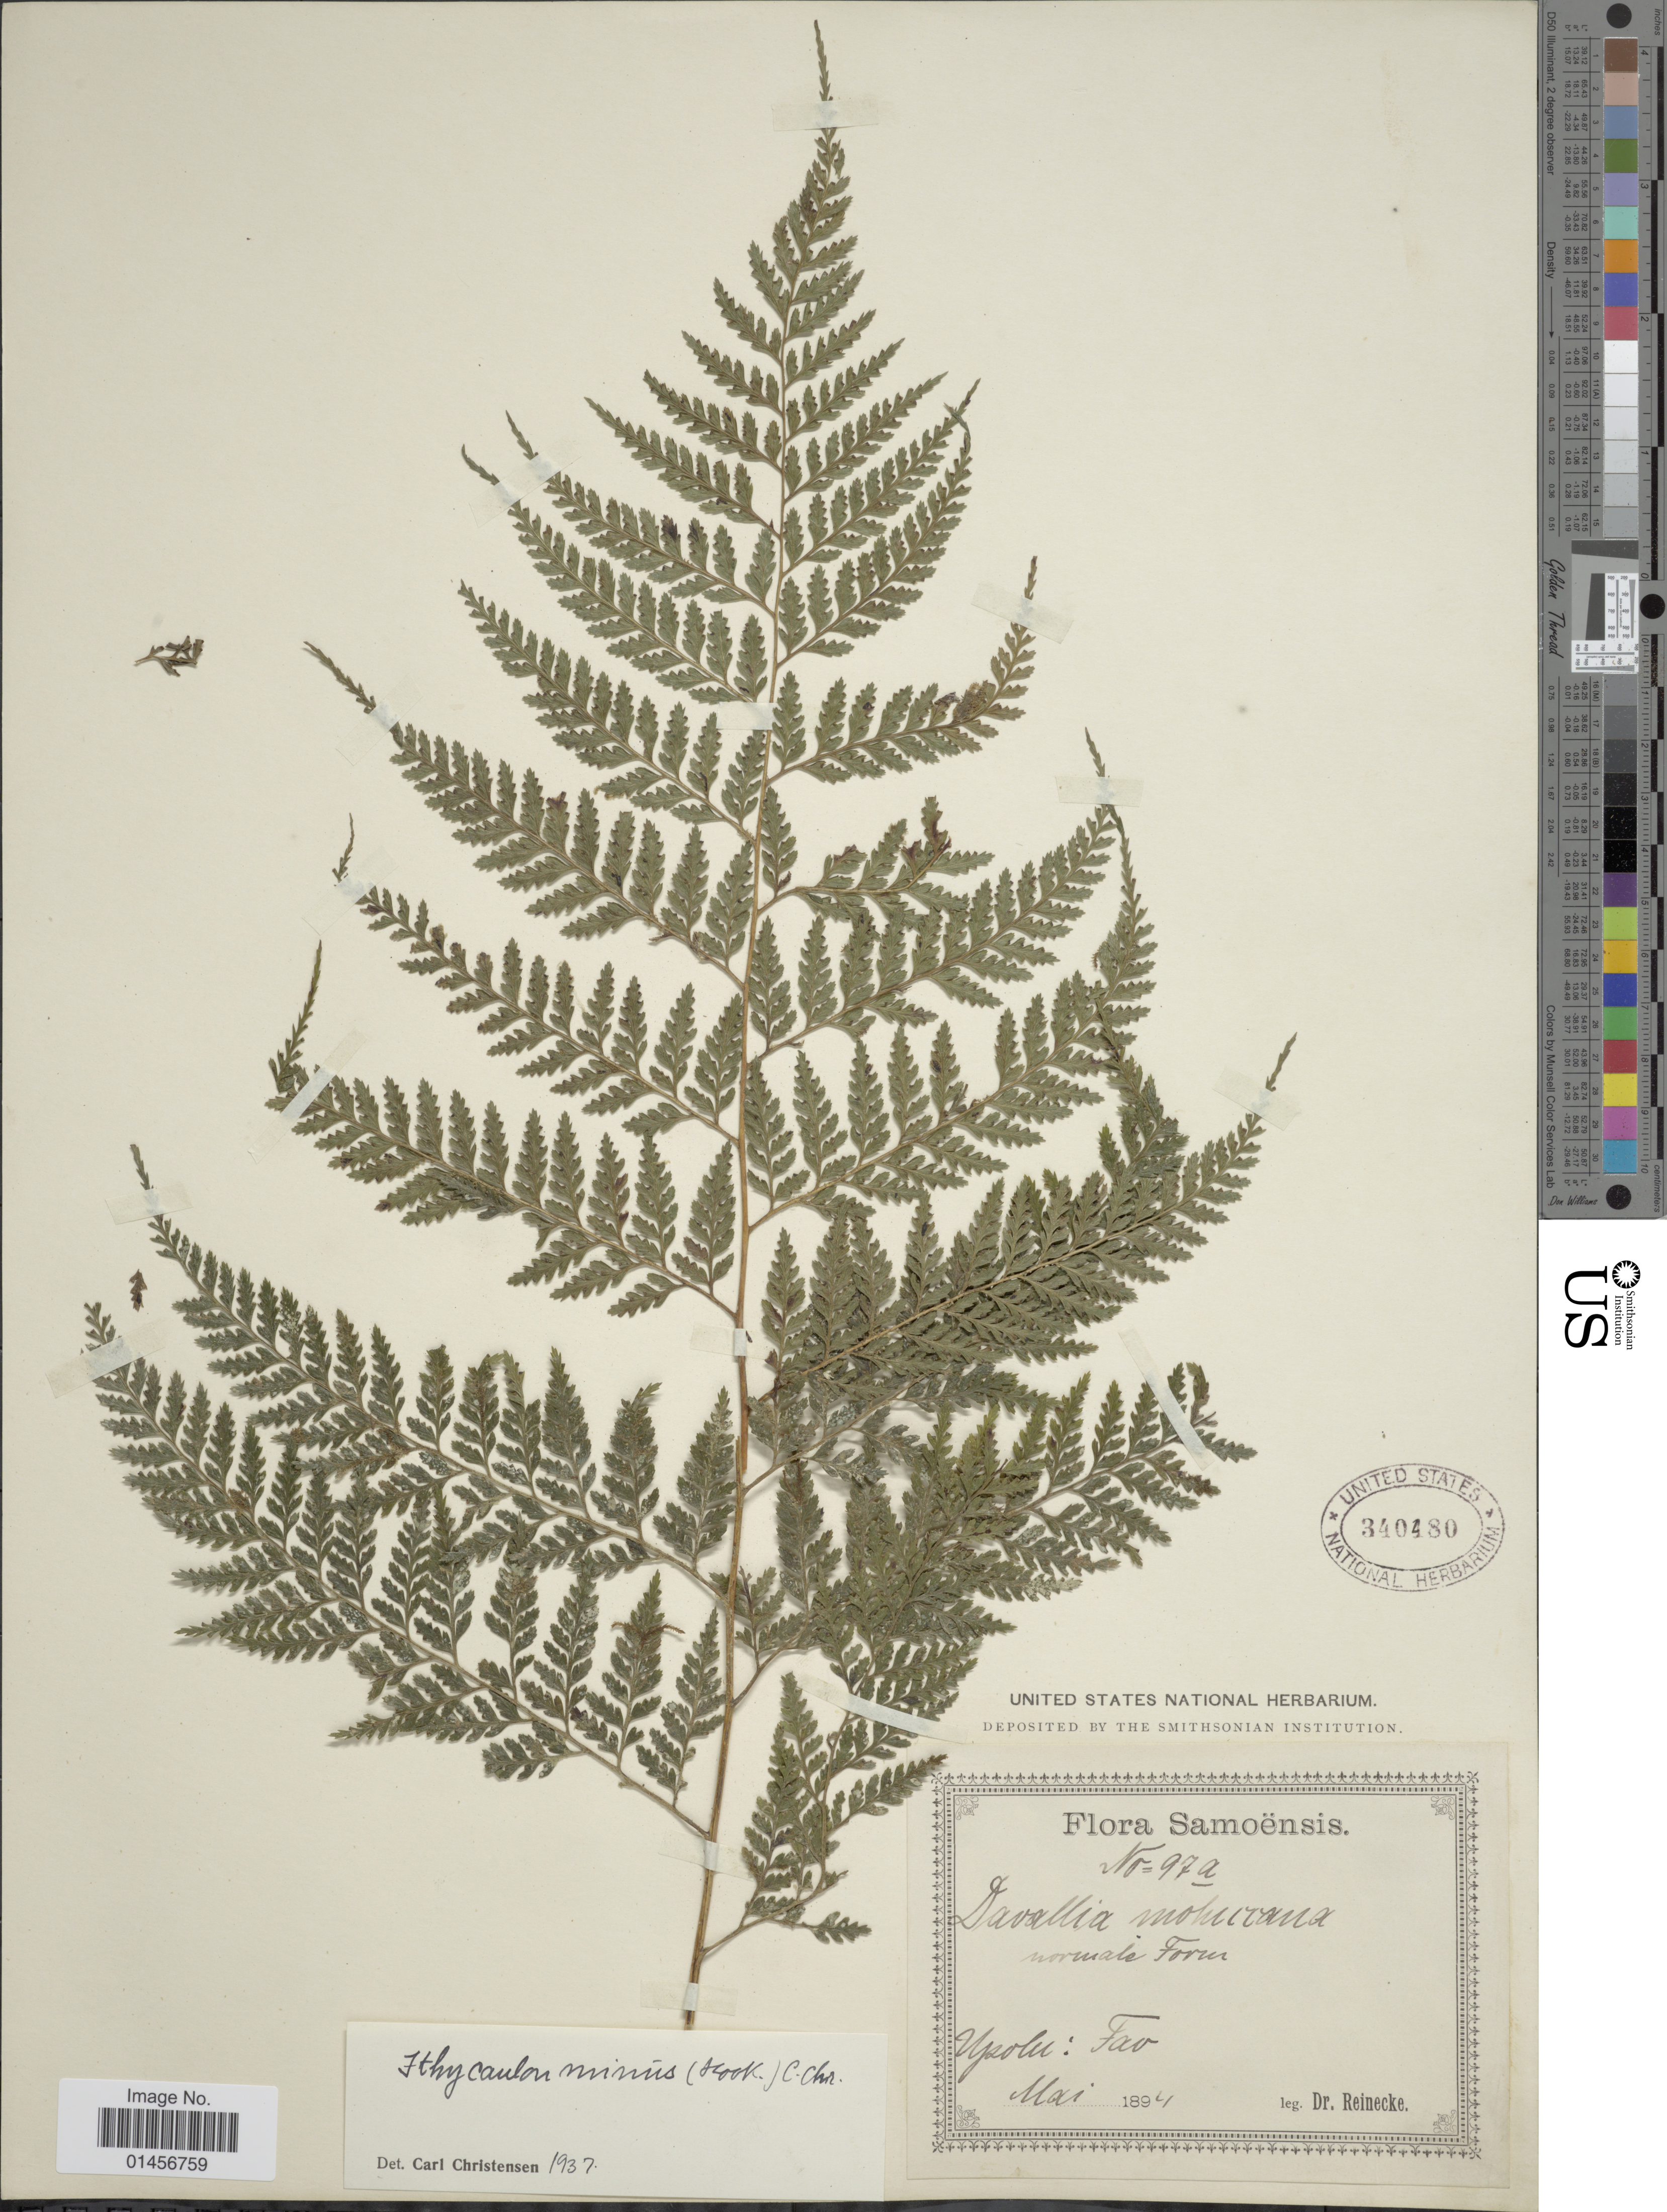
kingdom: Plantae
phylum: Tracheophyta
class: Polypodiopsida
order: Polypodiales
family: Saccolomataceae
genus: Saccoloma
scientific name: Saccoloma tenue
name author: (Brack.) Mett.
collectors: -- Reinecke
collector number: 97a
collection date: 1849-05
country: Samoa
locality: Samoensis, Upolu: Fao.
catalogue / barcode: US 340480